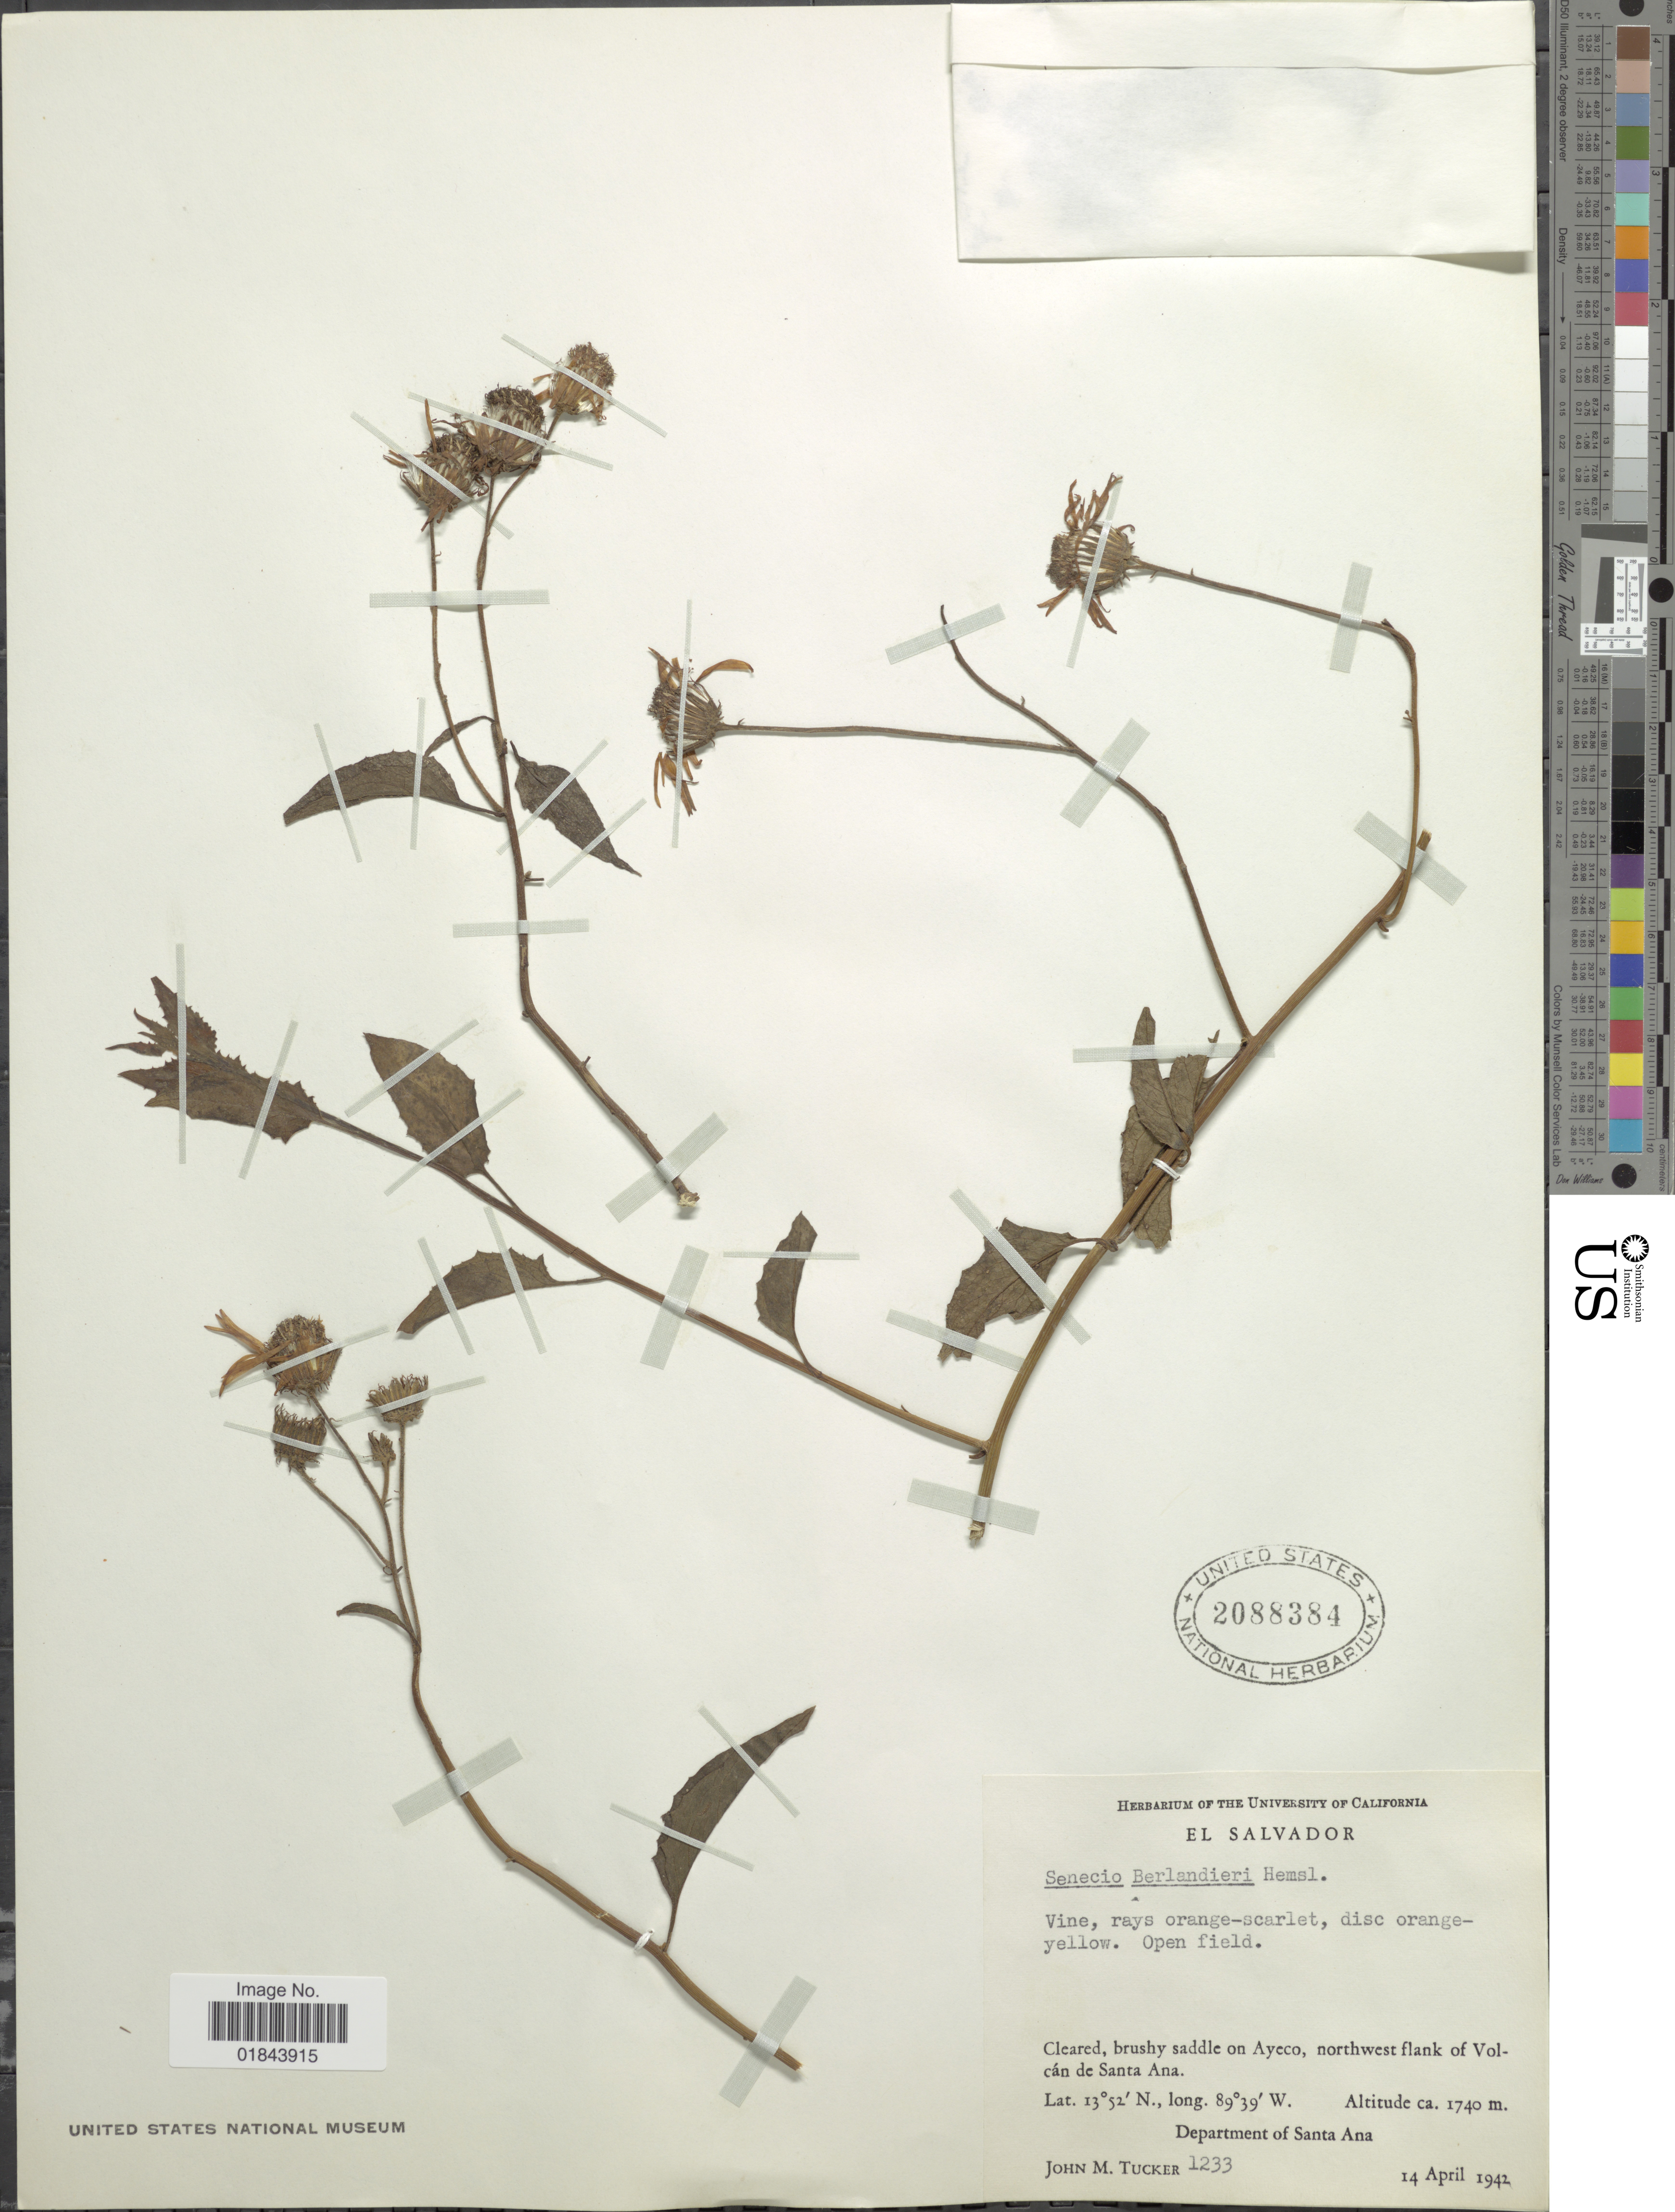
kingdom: Plantae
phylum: Tracheophyta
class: Magnoliopsida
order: Asterales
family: Asteraceae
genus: Pseudogynoxys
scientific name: Pseudogynoxys haenkei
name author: (DC.) Cabrera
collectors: J. M. Tucker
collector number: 1233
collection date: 1942-04-14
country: El Salvador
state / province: Santa Ana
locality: Open field, Cleared, brushy saddle on Ayeco, northwest flank of Volcán de Santa Ana, Department of Santa Ana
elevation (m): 1740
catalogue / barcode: US 2088384